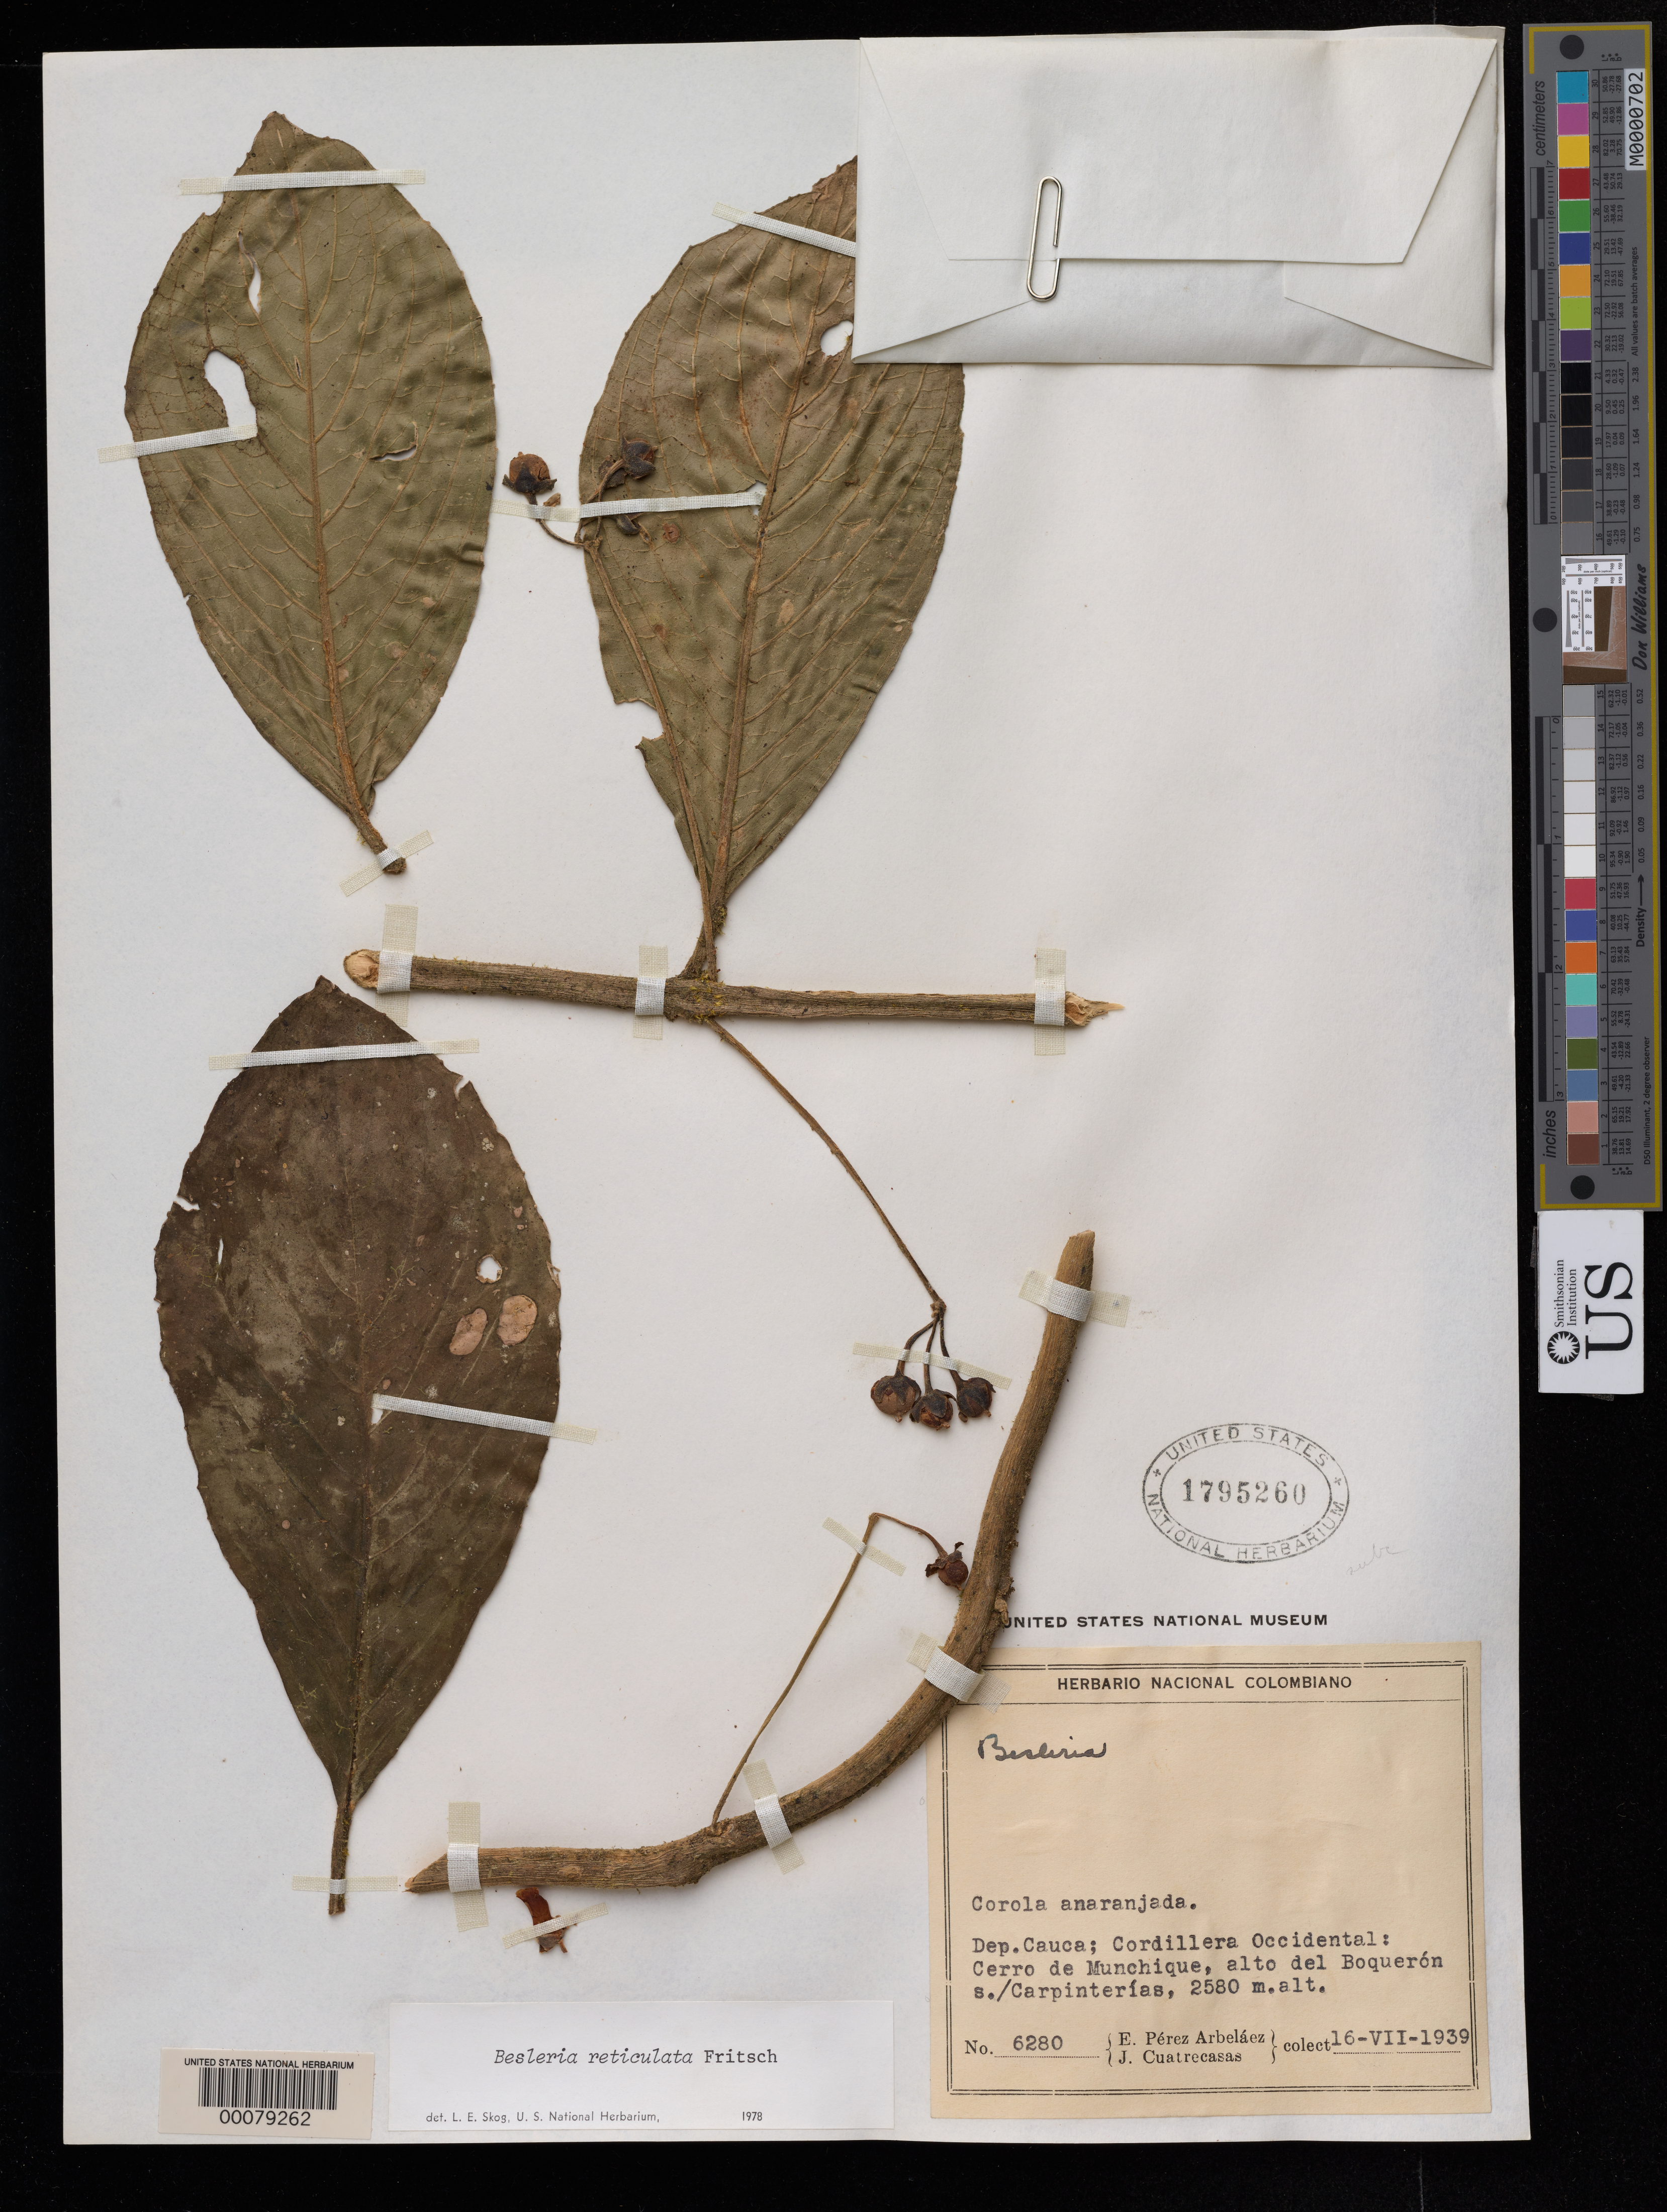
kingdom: Plantae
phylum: Tracheophyta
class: Magnoliopsida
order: Lamiales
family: Gesneriaceae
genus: Besleria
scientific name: Besleria reticulata var. reticulata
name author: Fritsch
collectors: E. Pérez Arbeláez & J. Cuatrecasas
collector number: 6280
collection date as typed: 16 Jul 1939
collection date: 1939-07-16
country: Colombia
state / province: Cauca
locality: Cordillera Occidental, Cerro de Munchique, Alto of Boqueron s/Carpinterias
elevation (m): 2580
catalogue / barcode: US 1795260